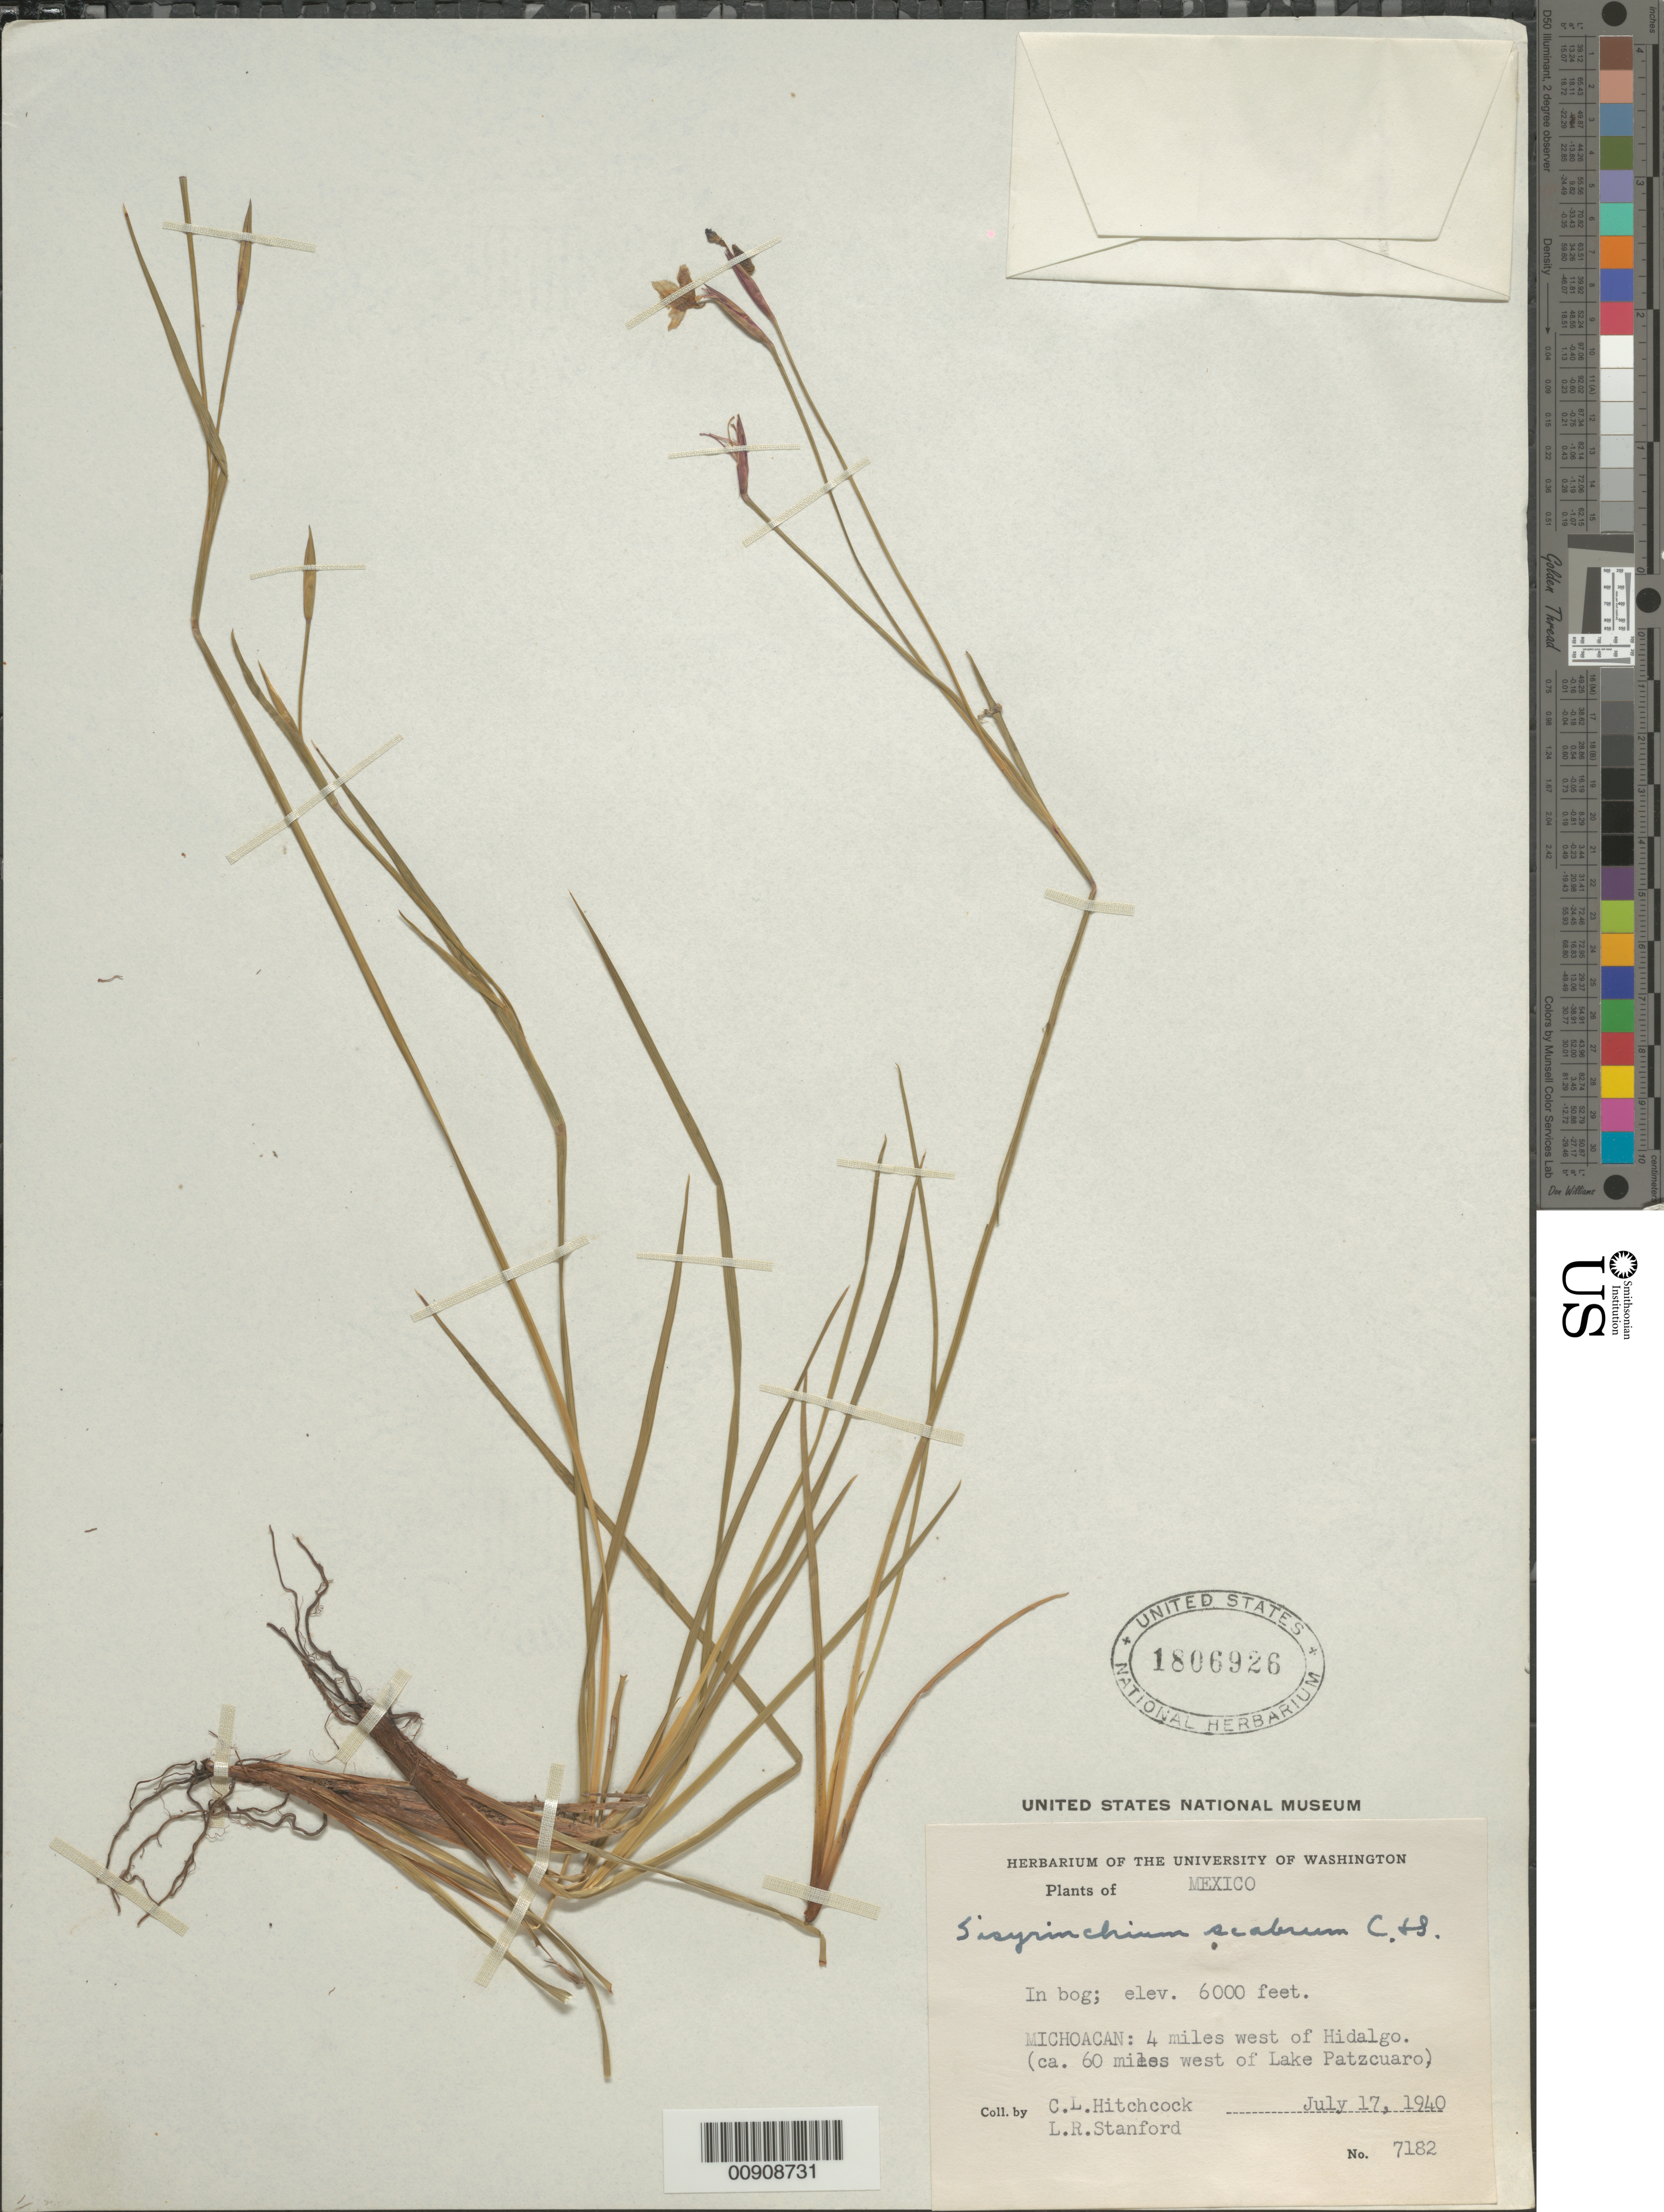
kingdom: Plantae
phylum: Tracheophyta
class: Liliopsida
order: Asparagales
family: Iridaceae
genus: Sisyrinchium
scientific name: Sisyrinchium scabrum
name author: Schltdl. & Cham.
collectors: C. L. Hitchcock & L. R. Stanford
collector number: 7182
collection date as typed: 17 Jul 1940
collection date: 1940-07-17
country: Mexico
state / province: Michoacán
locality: Michoacán: 4 miles west of Hidalgo. (Ca. 60 miles west of Lake Patzcuaro).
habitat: In bog.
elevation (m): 1829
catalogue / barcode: US 1806926